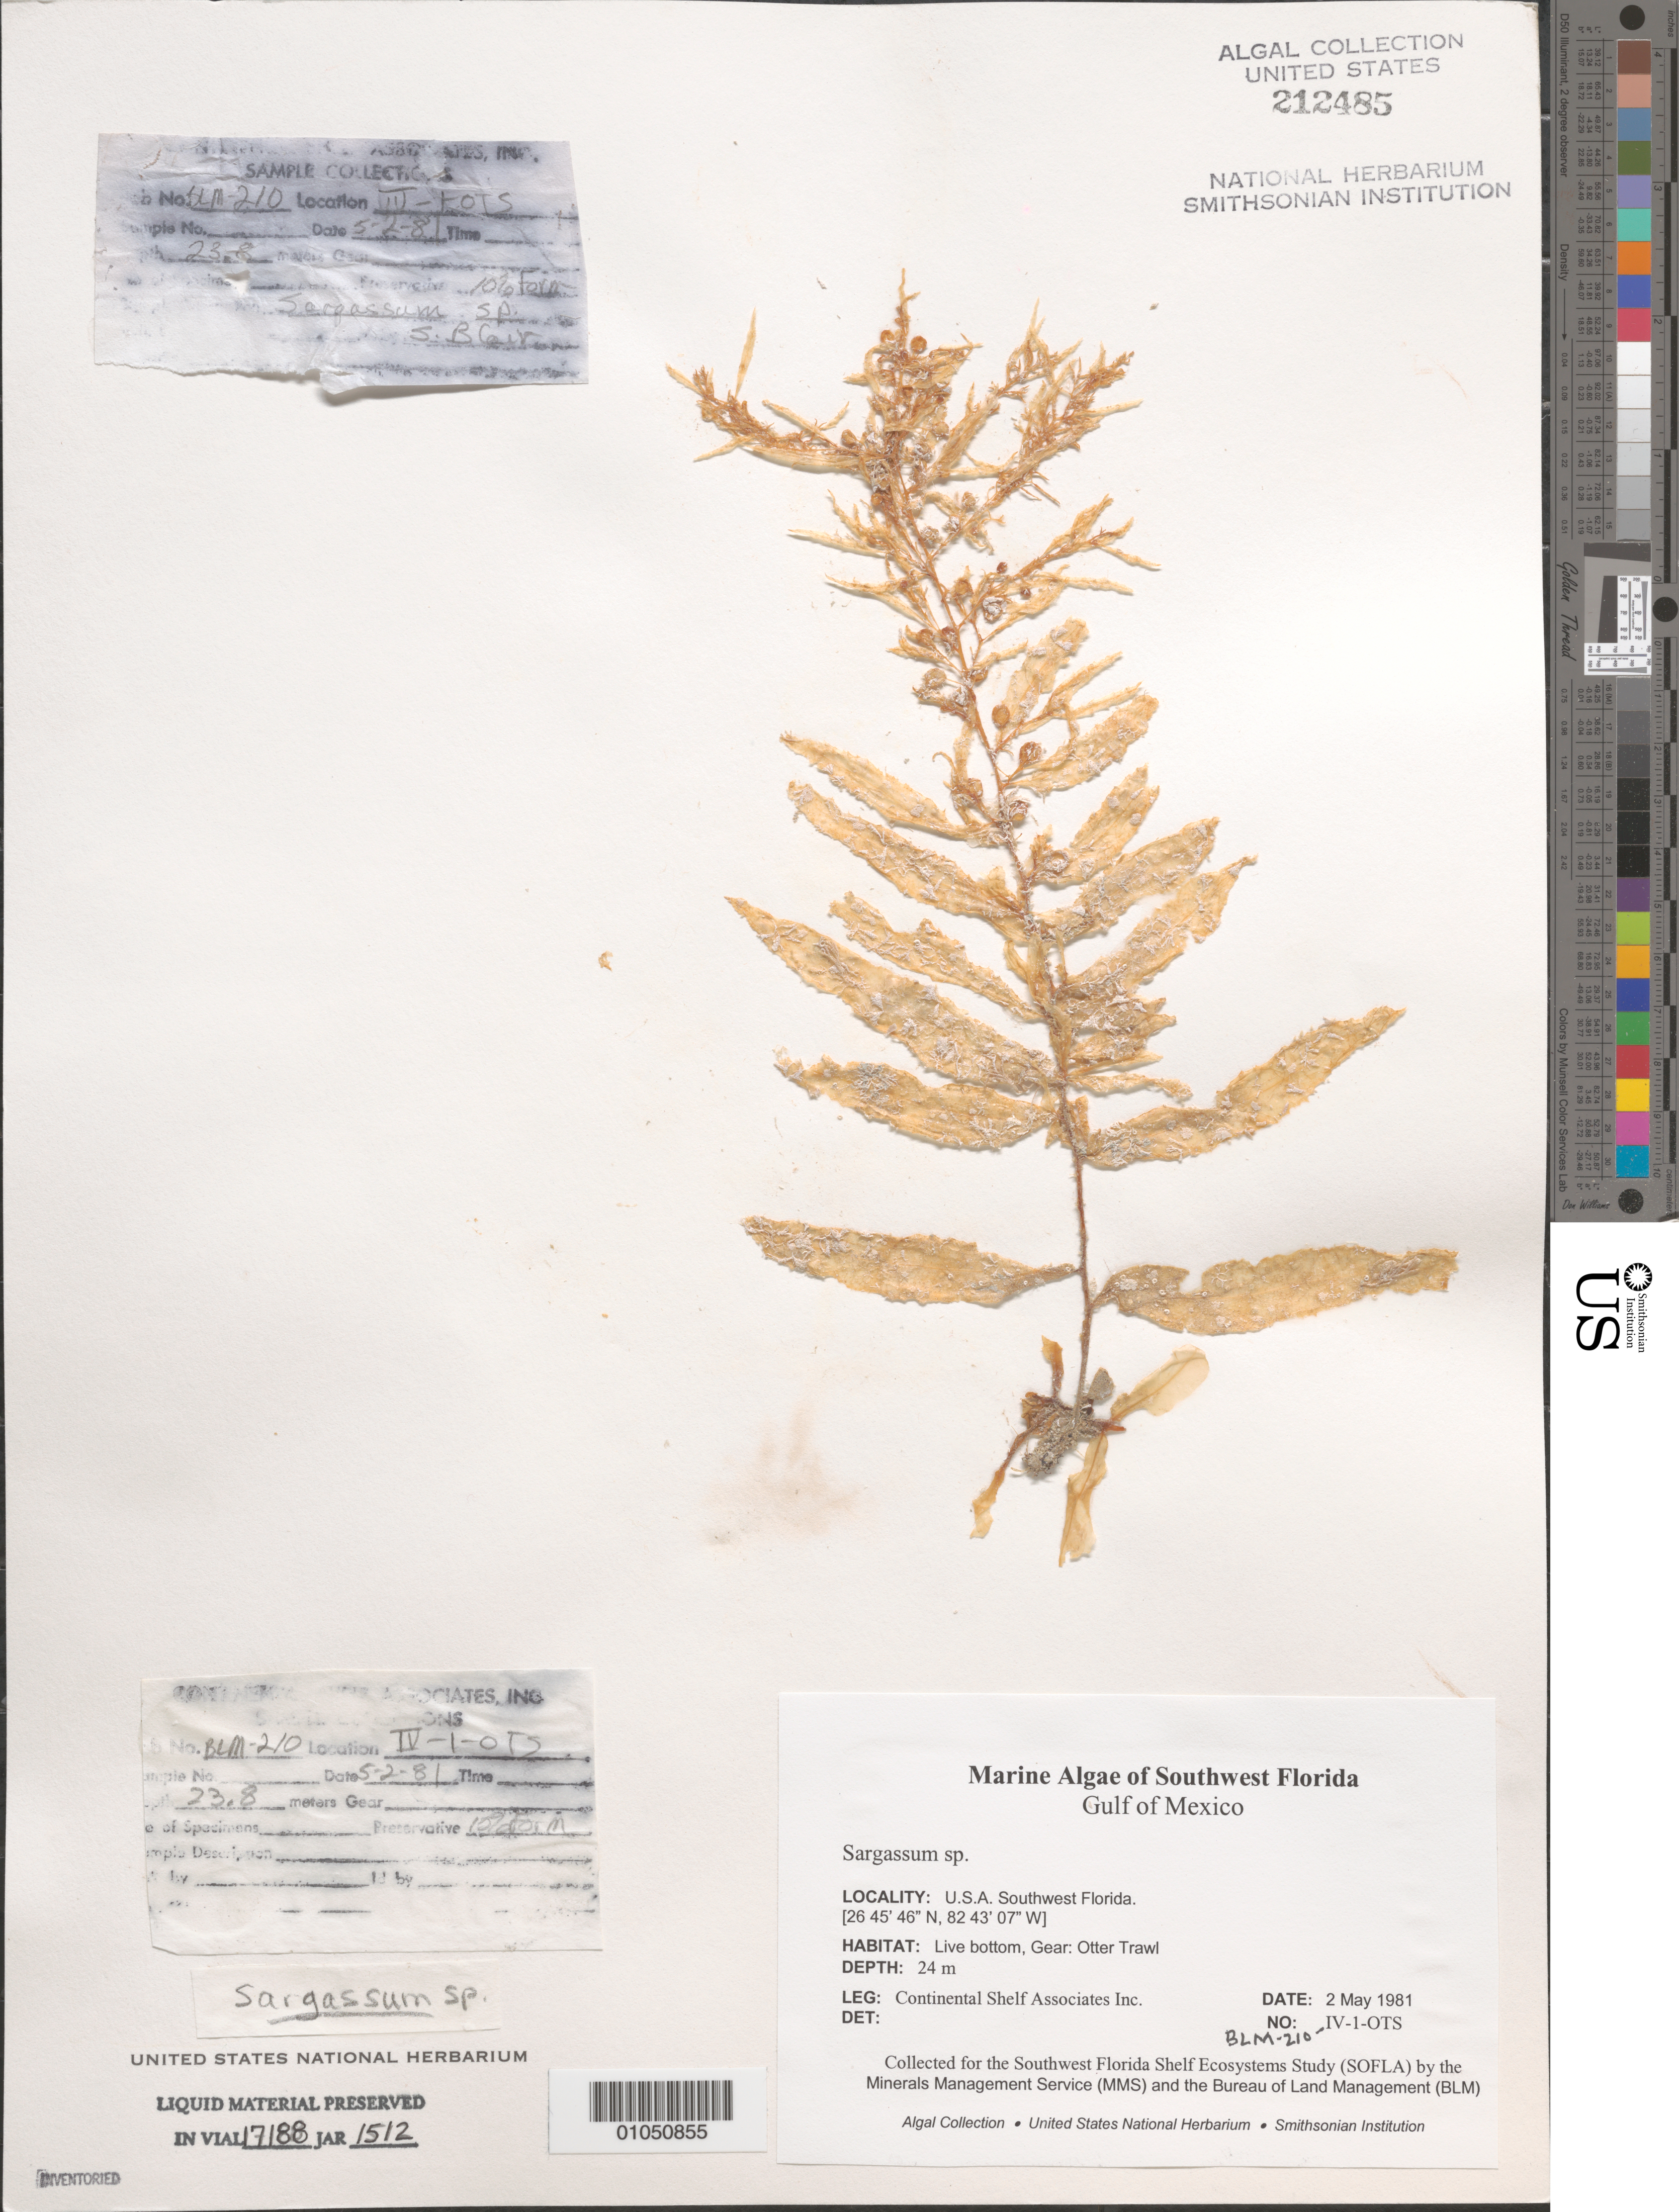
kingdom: Chromista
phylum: Ochrophyta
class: Phaeophyceae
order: Fucales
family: Sargassaceae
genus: Sargassum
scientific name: Sargassum sp.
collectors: Continental Shelf Associates for the MMS/BLM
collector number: BLM-210-IV-1-OTS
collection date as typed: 02 May 1981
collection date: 1981-05-02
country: United States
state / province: Florida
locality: Gulf of Mexico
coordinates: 26 45'46"N, 82 43'07"W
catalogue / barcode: US 212485